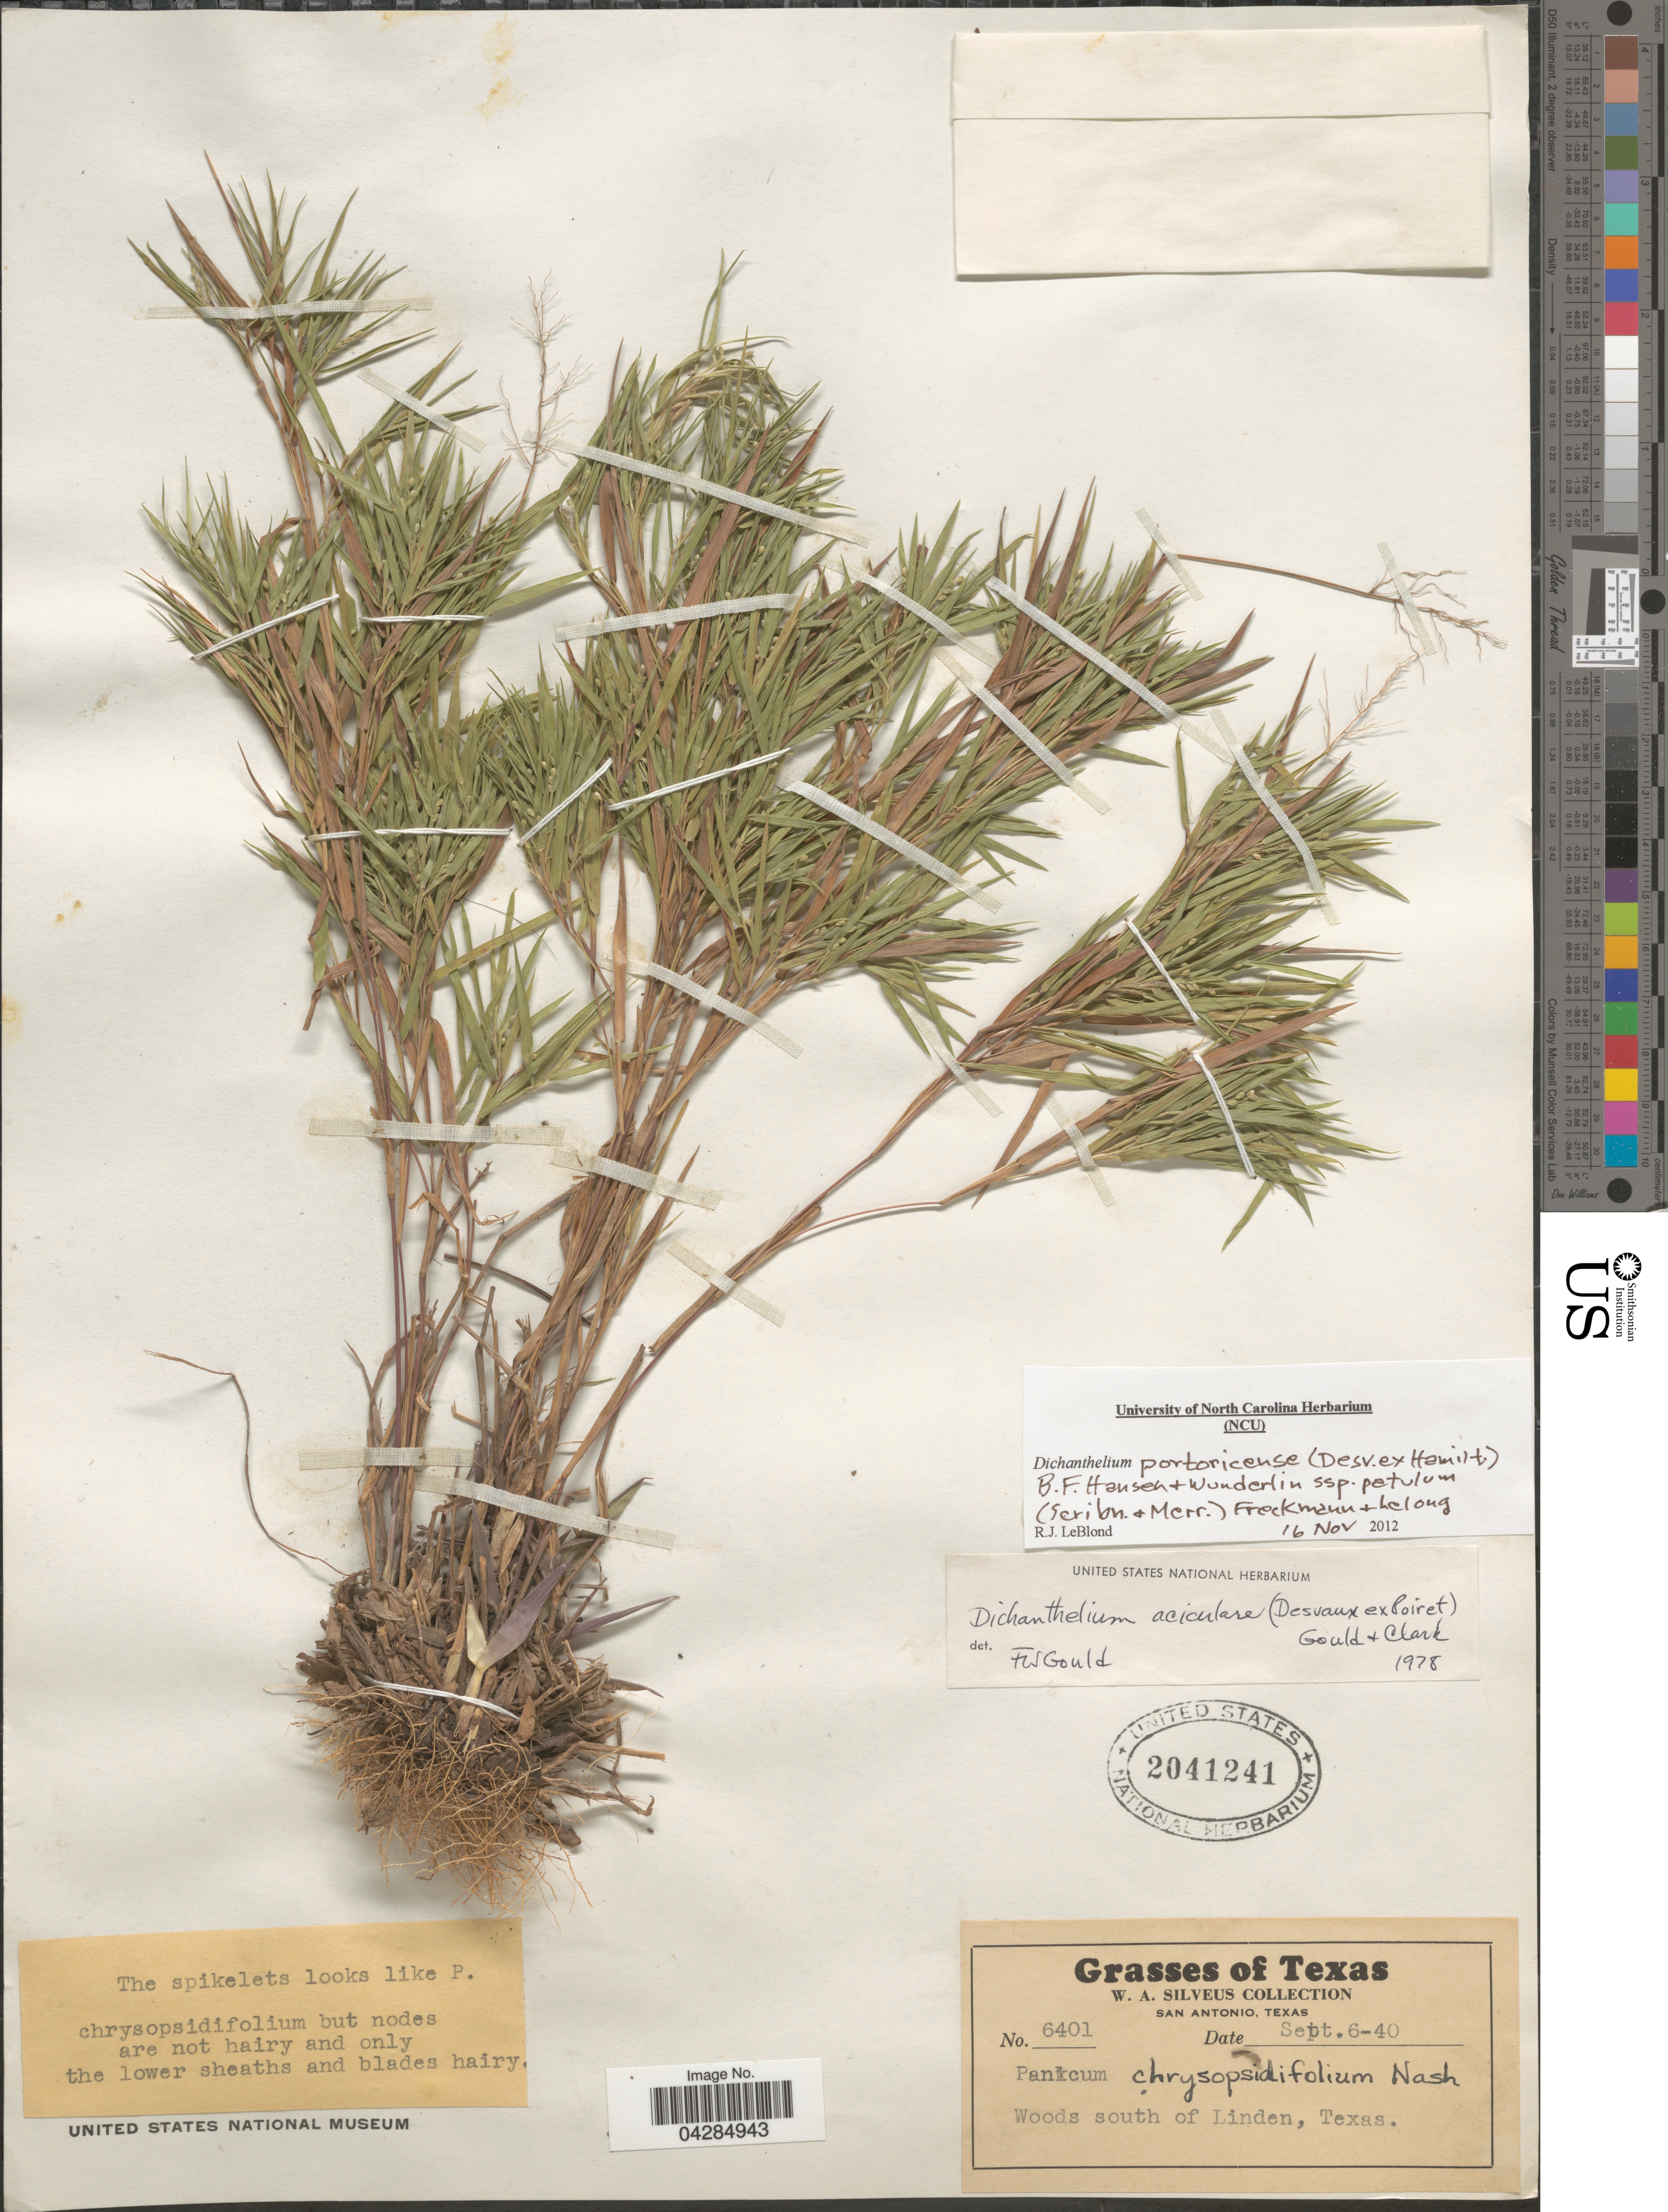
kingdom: Plantae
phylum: Tracheophyta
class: Liliopsida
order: Poales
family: Poaceae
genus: Dichanthelium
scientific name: Dichanthelium portoricense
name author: (Desv. ex Ham.) B.F. Hansen & Wunderlin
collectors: W. Silveus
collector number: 6401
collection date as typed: Transcribed d/m/y: 6/9/40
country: United States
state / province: Texas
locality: Woods south of Linden.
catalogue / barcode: US 2041241